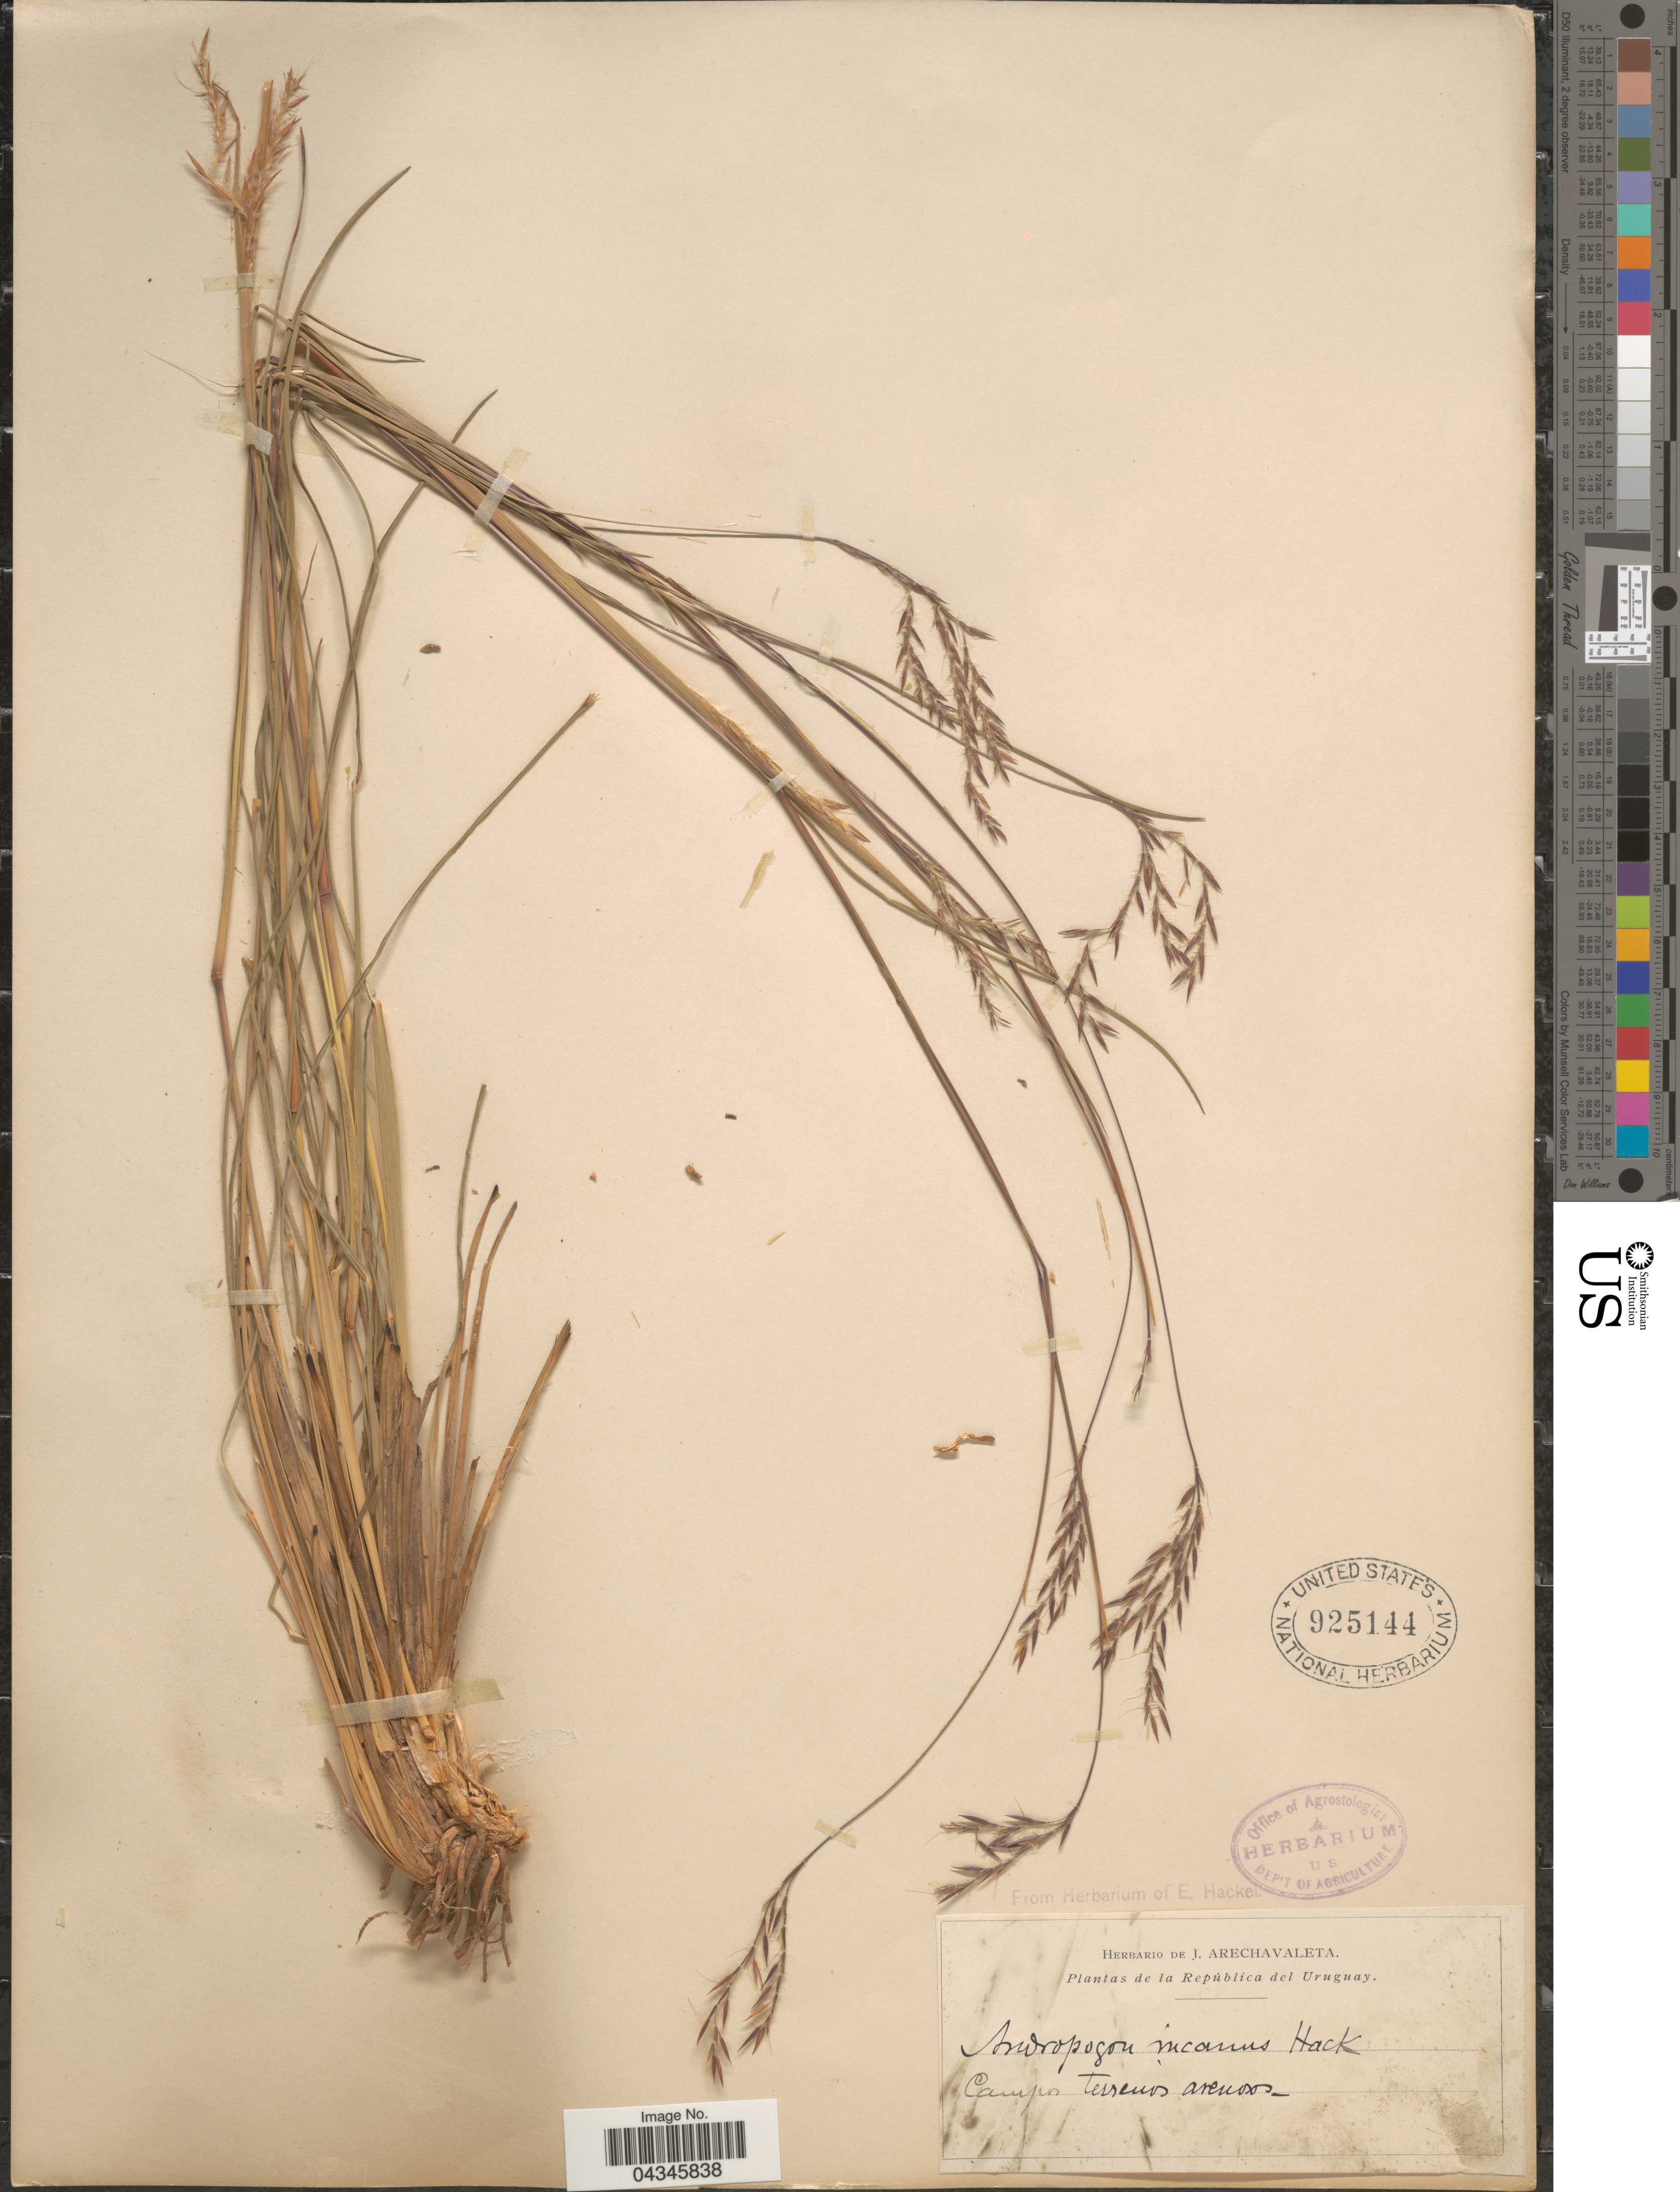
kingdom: Plantae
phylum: Tracheophyta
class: Liliopsida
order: Poales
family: Poaceae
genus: Andropogon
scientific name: Andropogon lateralis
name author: Nees in Mart.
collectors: ex herb. de J. Arechavaleta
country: Uruguay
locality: Campos terrenos arenosos.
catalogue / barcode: US 925144